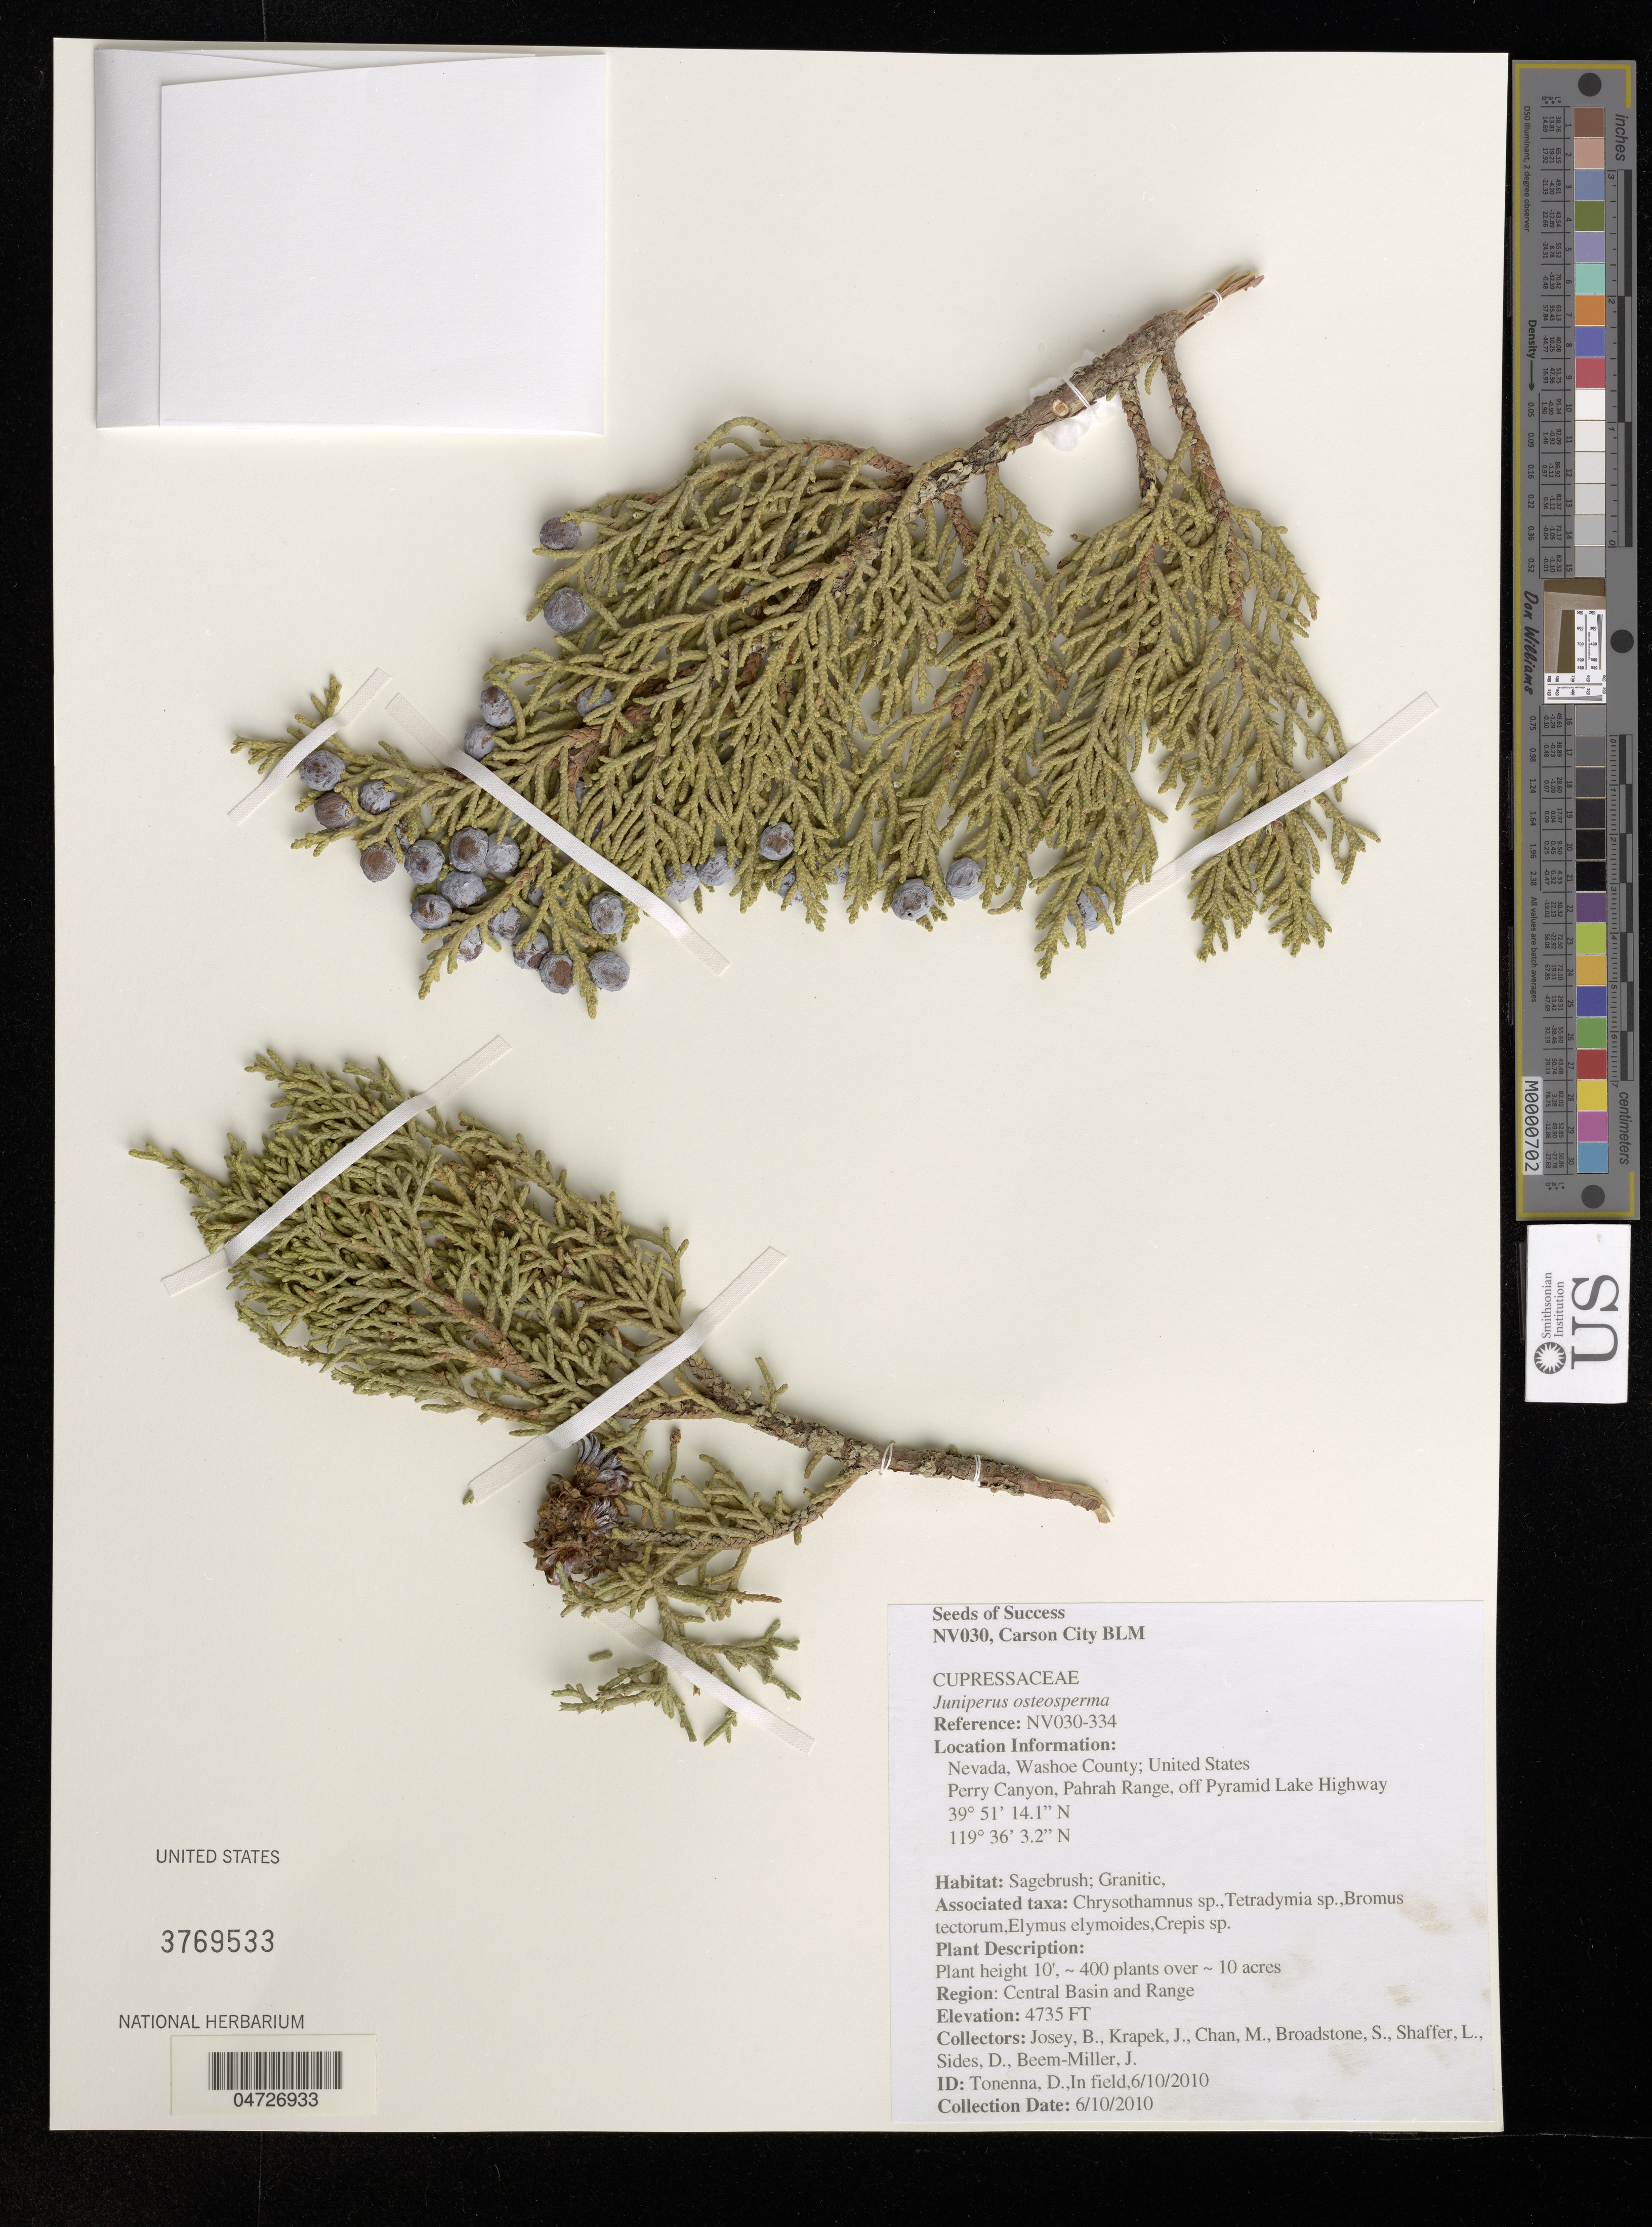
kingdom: Plantae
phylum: Tracheophyta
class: Pinopsida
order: Pinales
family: Cupressaceae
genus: Juniperus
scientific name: Juniperus osteosperma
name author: (Torr.) Little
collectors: B. Josey, J. Krapek, M. Chan, S. Broadstone & et al.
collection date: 2010-06-10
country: United States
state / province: Nevada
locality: Washoe County. Perry Canyon, Pahrah Range, off Pyramid Lake Highway. Central Basin and Range.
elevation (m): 1443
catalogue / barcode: US 3769533